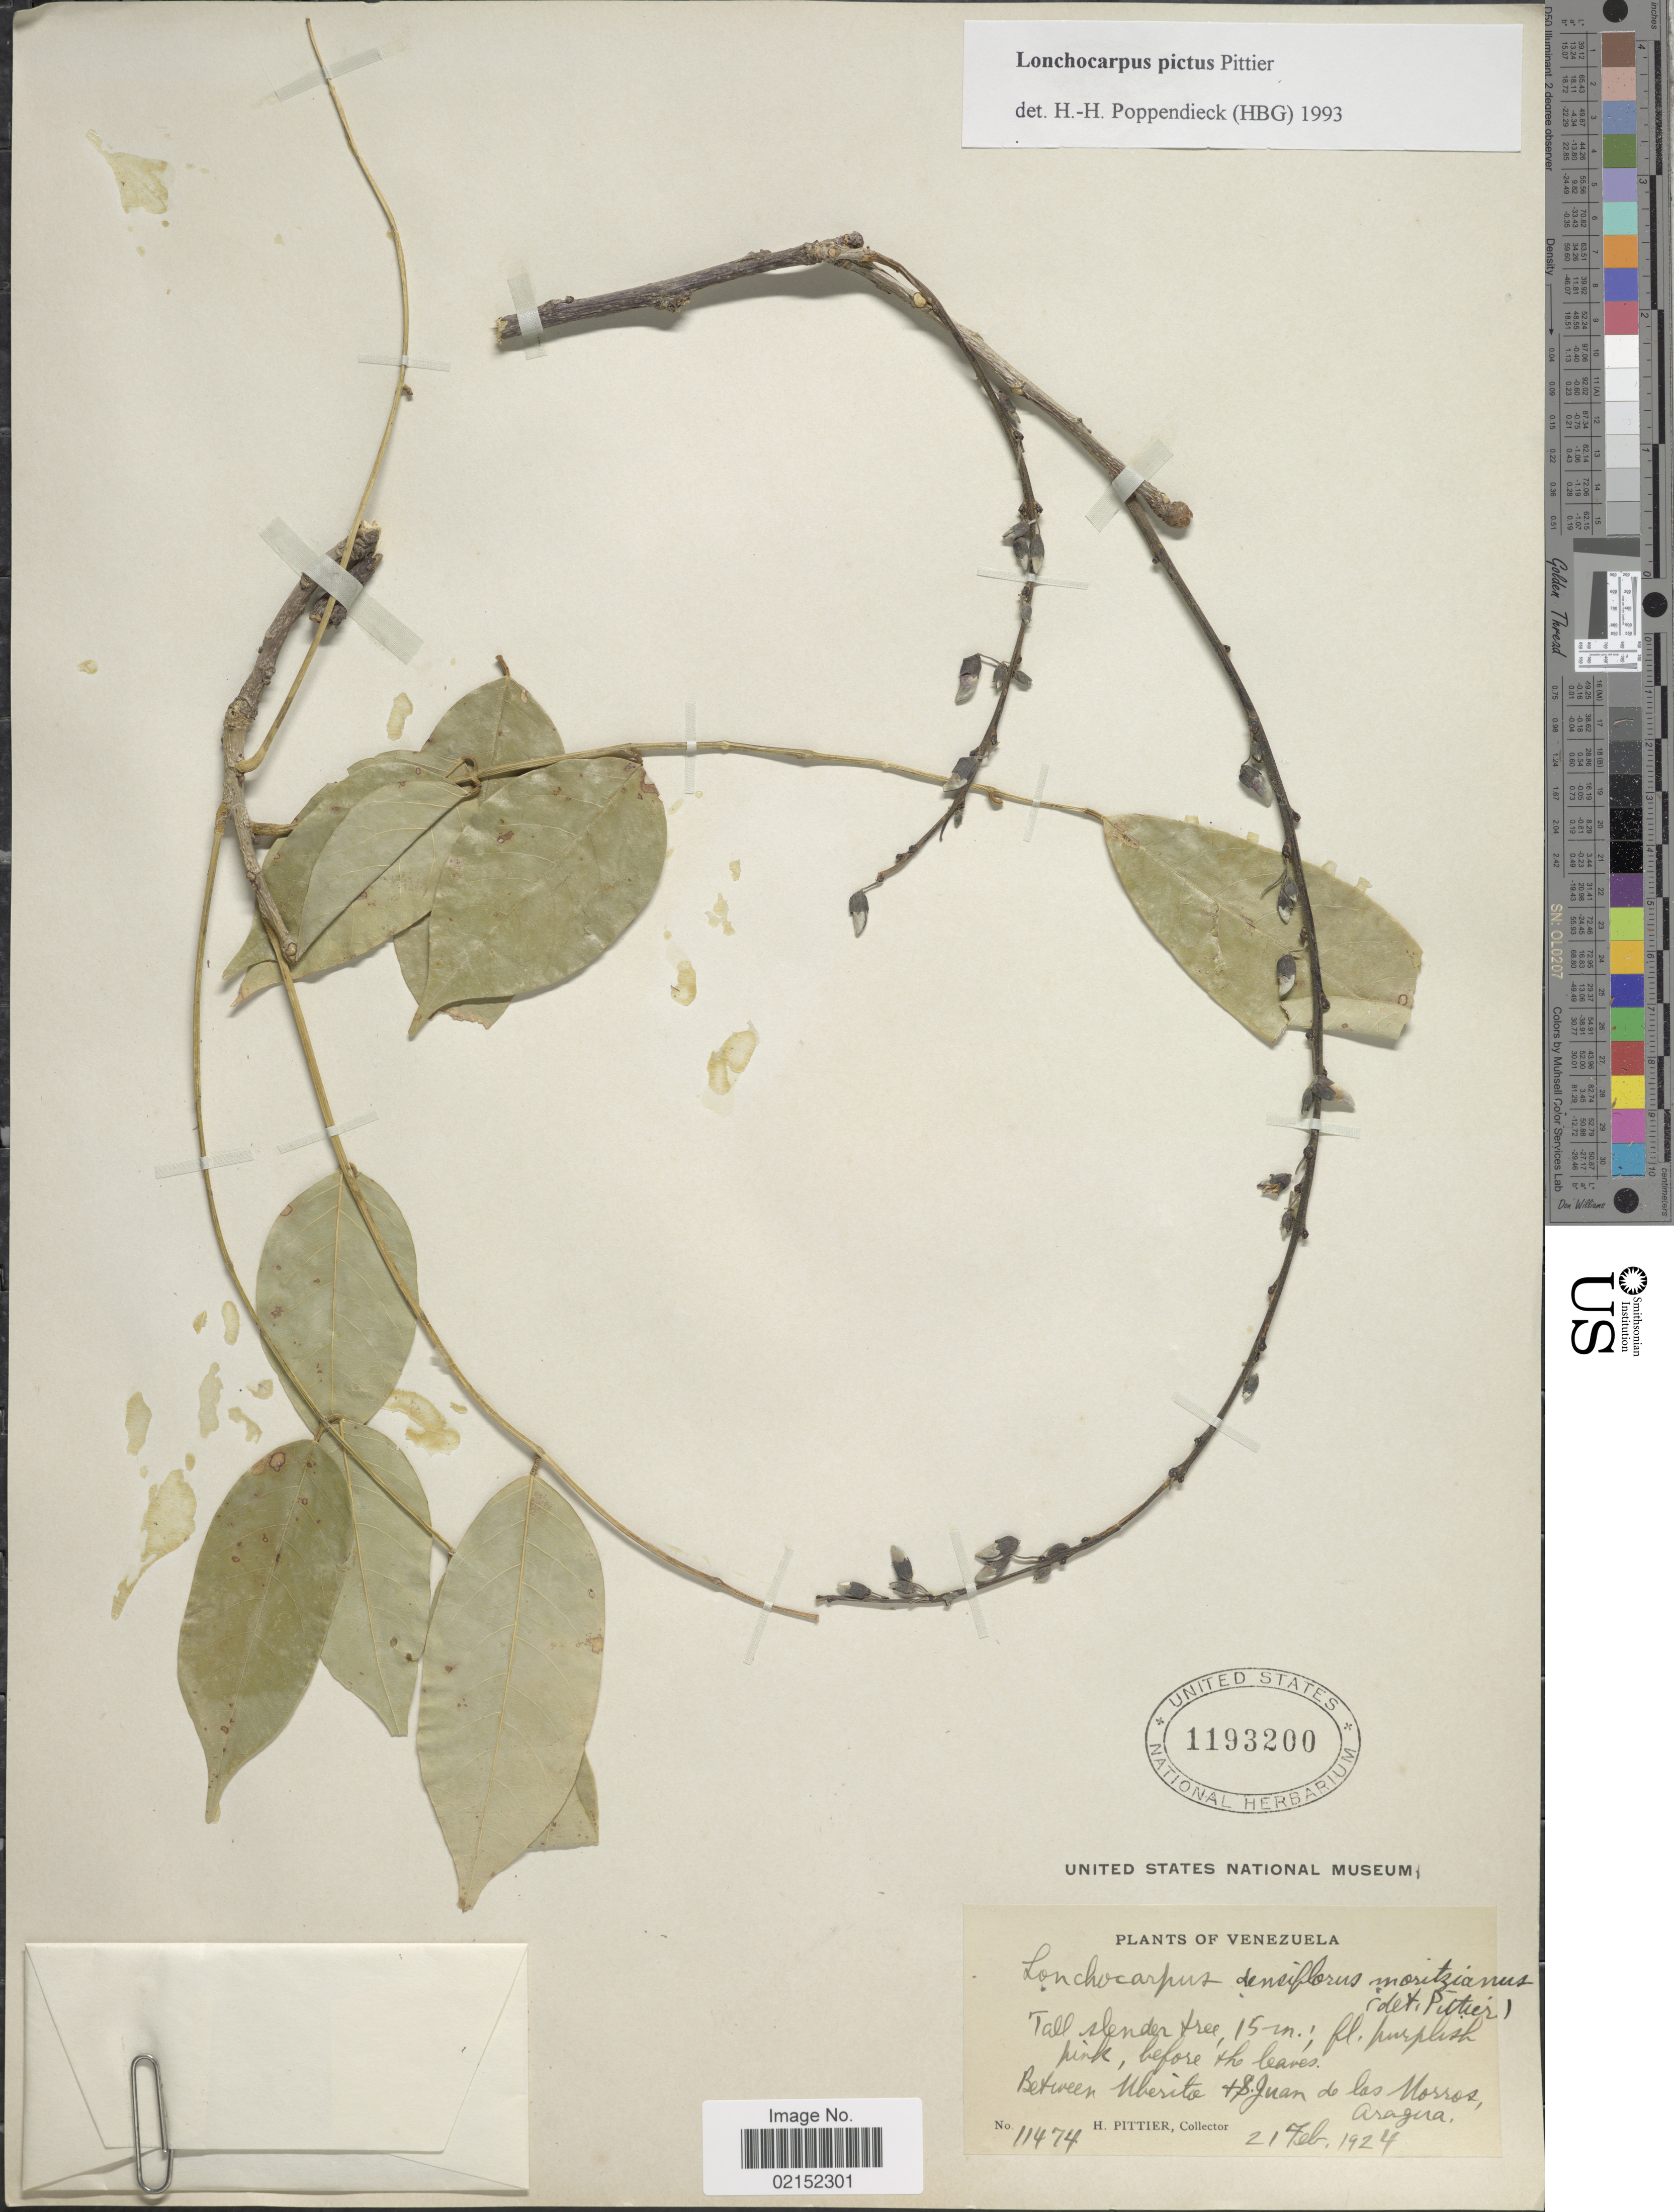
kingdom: Plantae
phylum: Tracheophyta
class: Magnoliopsida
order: Fabales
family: Fabaceae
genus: Lonchocarpus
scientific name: Lonchocarpus pictus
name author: Pittier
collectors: H. F. Pittier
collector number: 11474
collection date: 1924-02-21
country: Venezuela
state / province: Aragua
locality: Between Uberito [Uverito] & San Juan de los Morros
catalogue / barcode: US 1193200